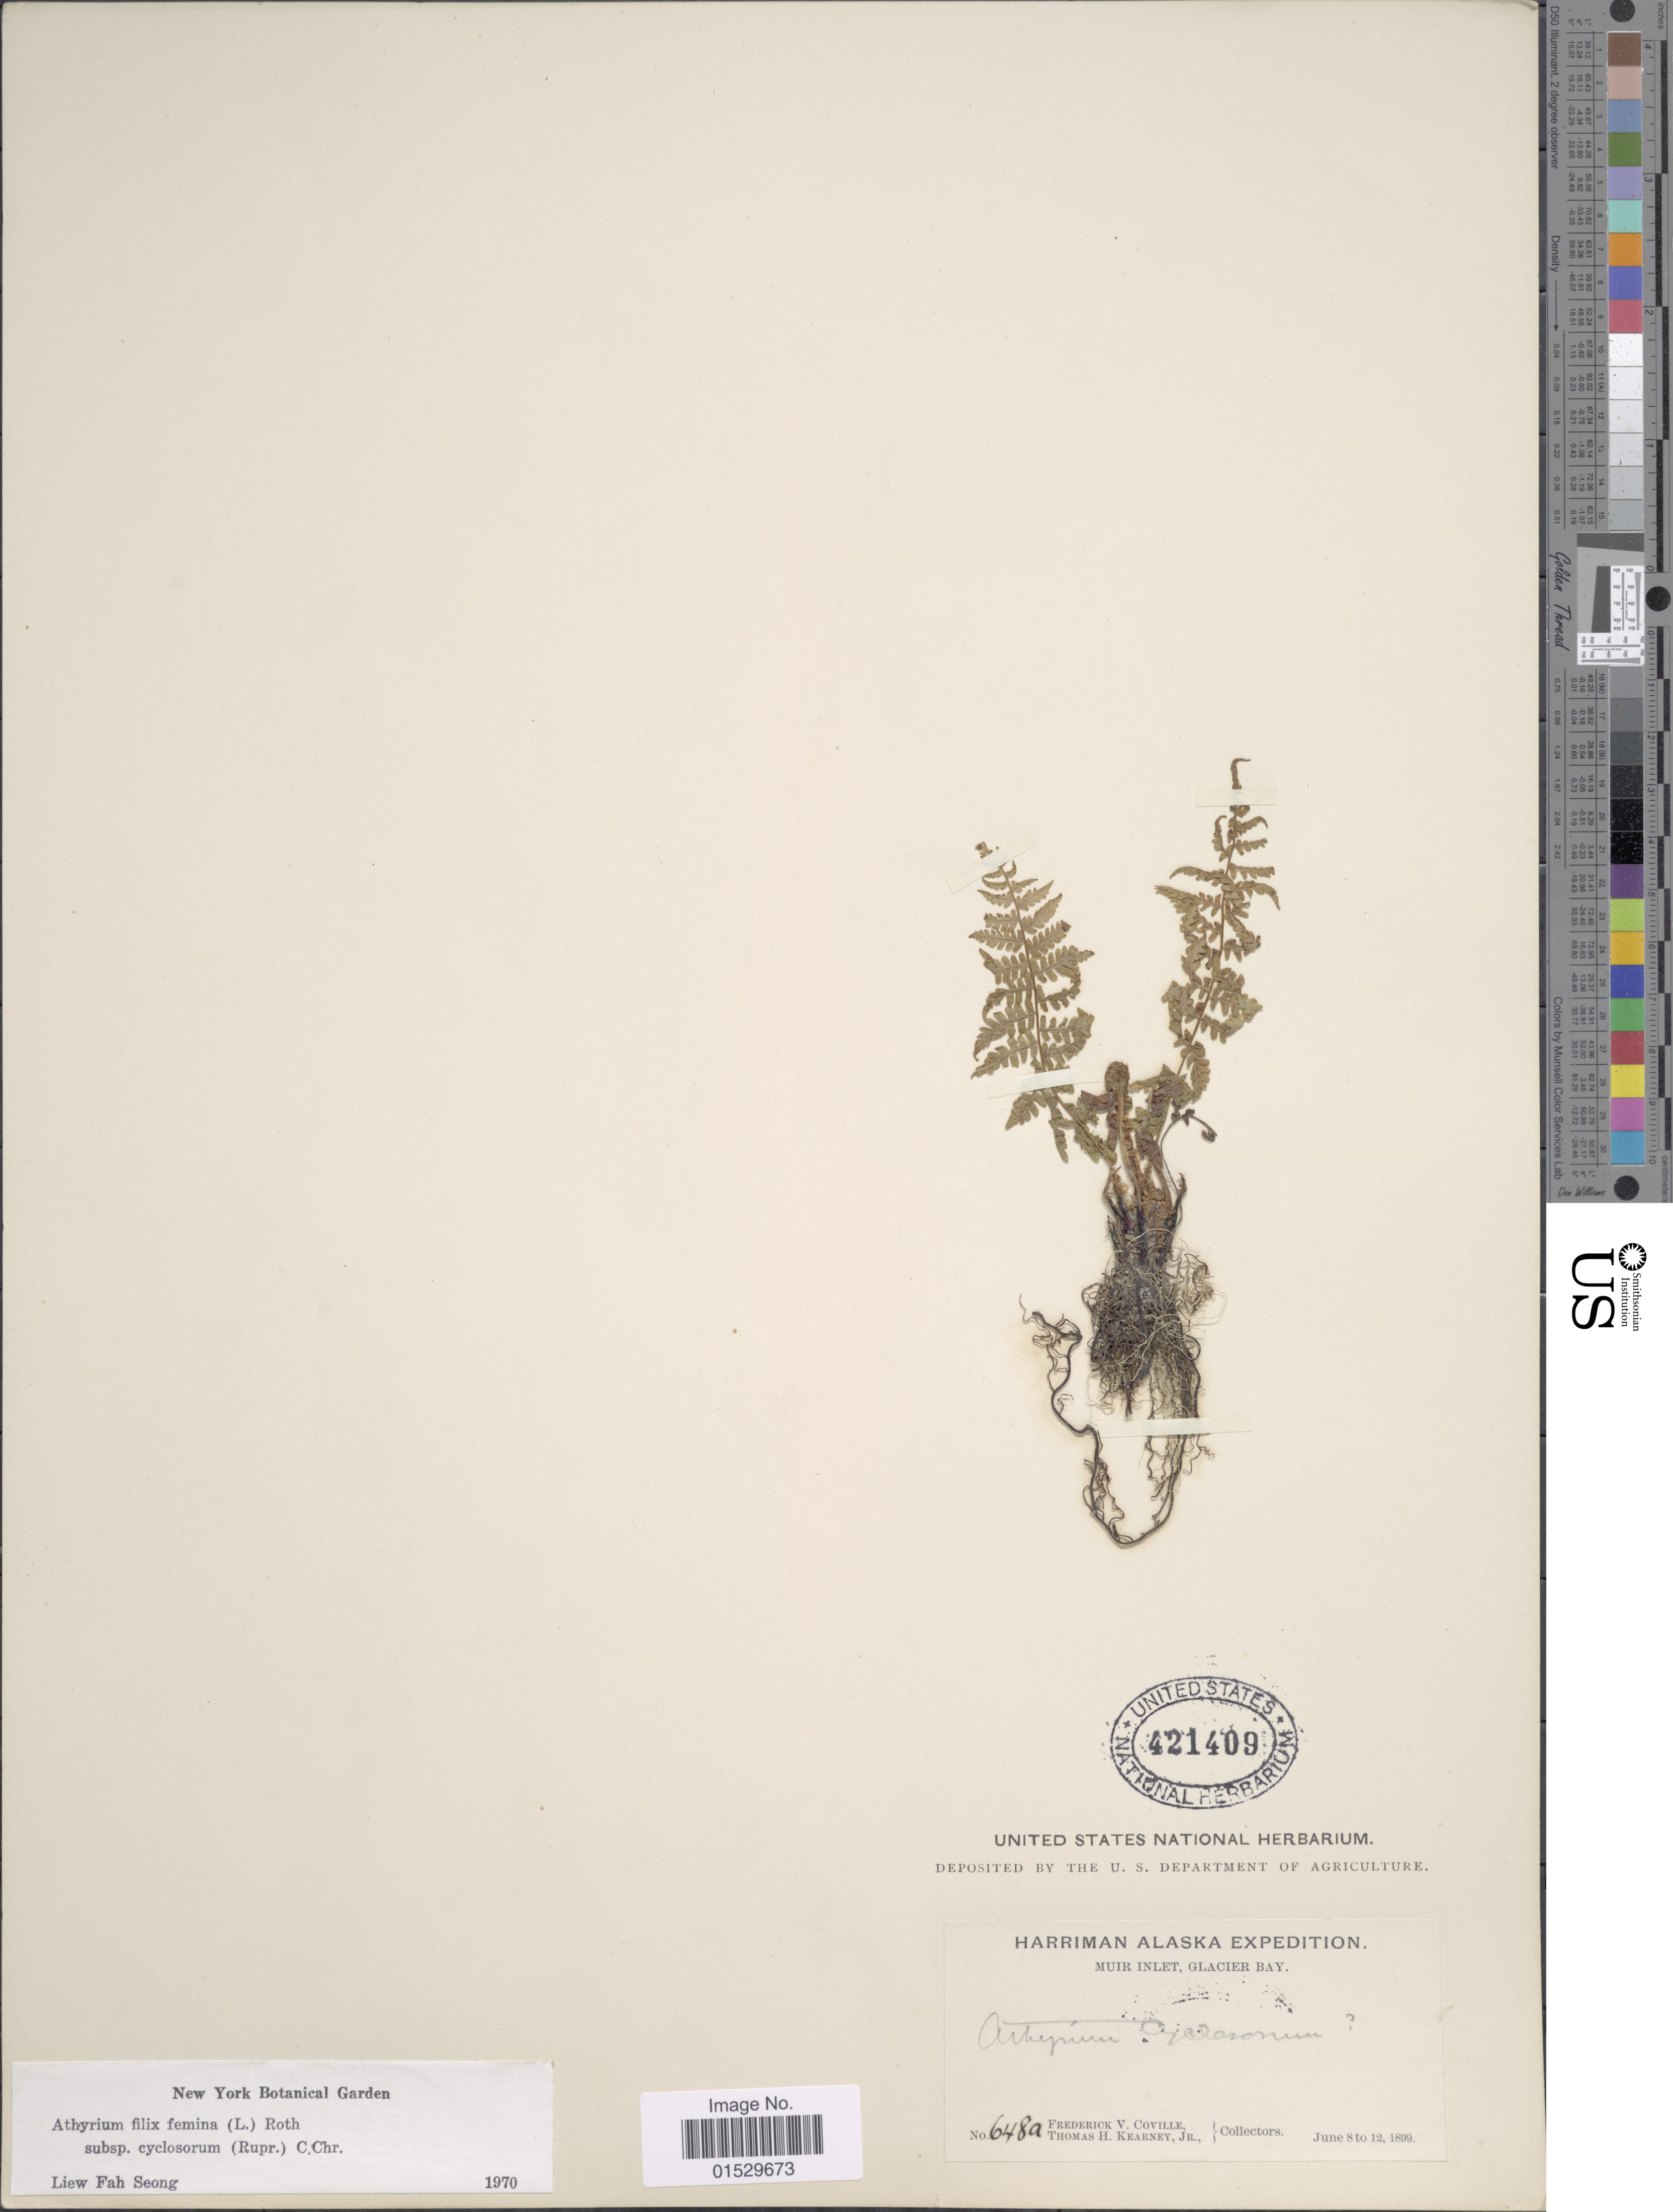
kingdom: Plantae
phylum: Tracheophyta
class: Polypodiopsida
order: Polypodiales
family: Athyriaceae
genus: Athyrium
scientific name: Athyrium filix-femina subsp. cyclosorum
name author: (Rupr.) C. Chr.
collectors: F. V. Coville & T. H. Kearney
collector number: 648a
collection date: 1899-06-08/1899-06-12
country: United States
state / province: Alaska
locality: Muir Inlet, Glacier Bay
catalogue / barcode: US 421409